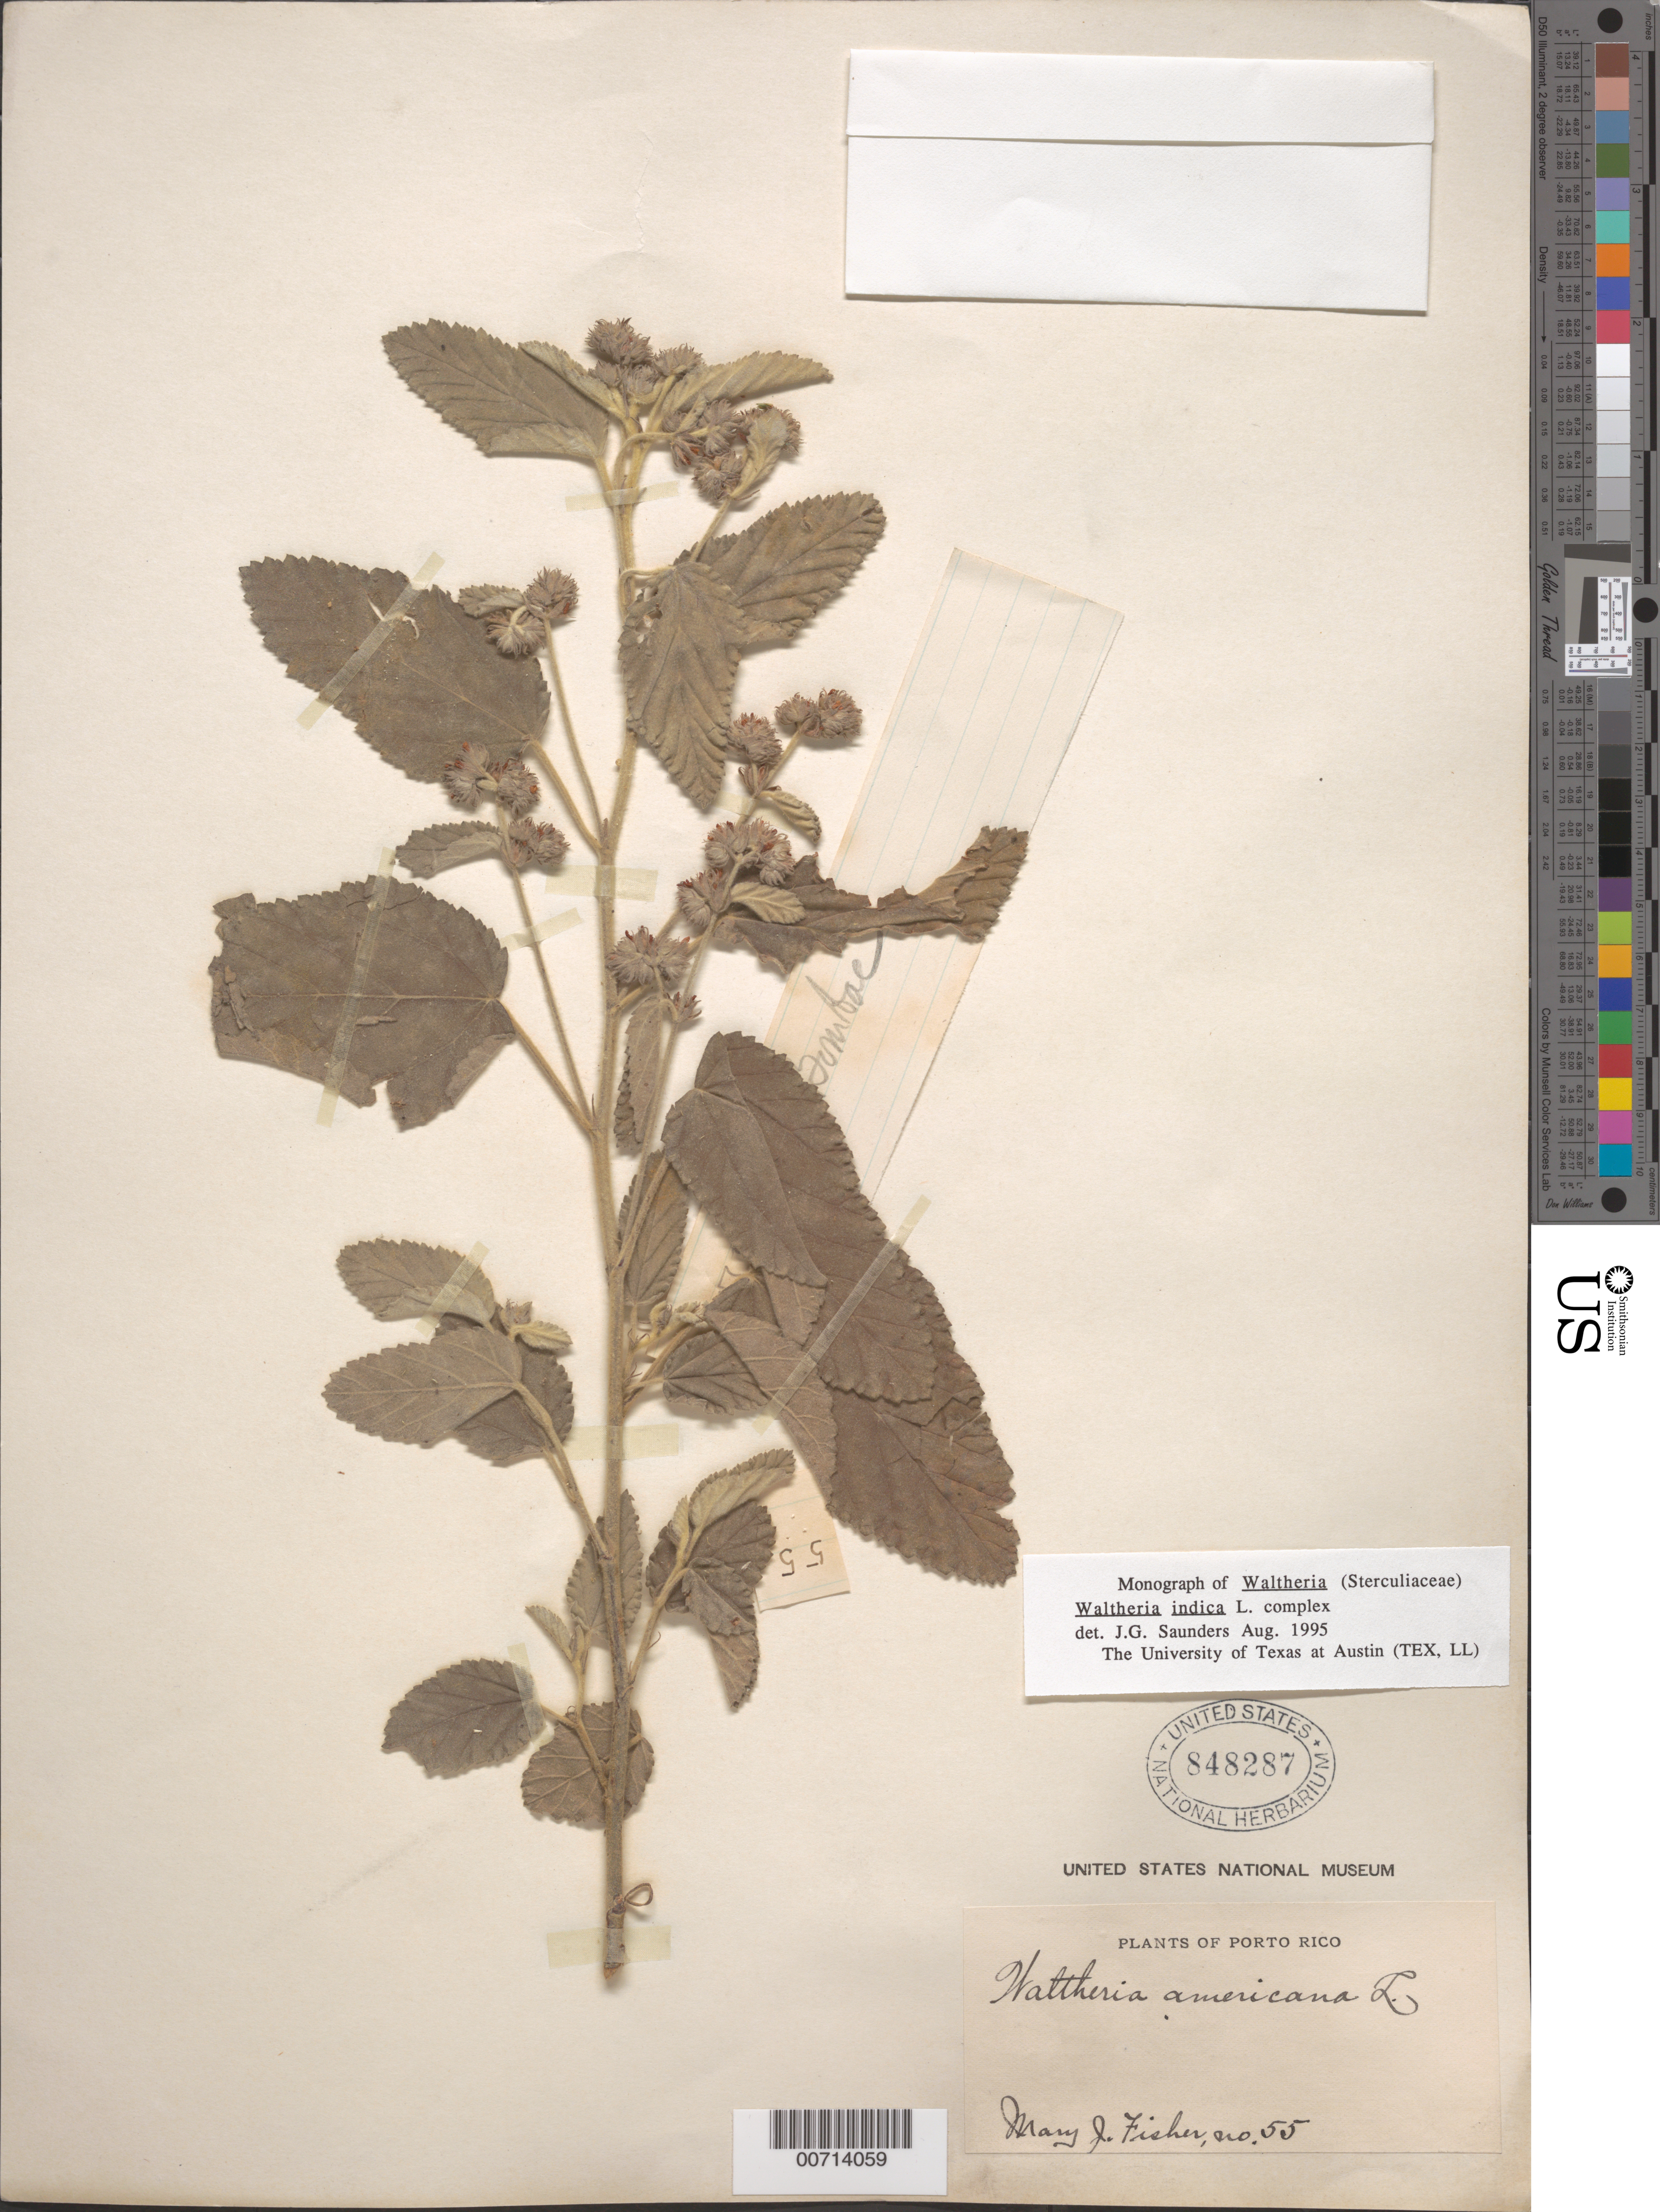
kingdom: Plantae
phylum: Tracheophyta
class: Magnoliopsida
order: Malvales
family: Malvaceae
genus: Waltheria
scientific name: Waltheria indica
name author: L.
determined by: Saunders, J. G.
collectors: M. J. Fisher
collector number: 55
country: Puerto Rico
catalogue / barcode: US 848287